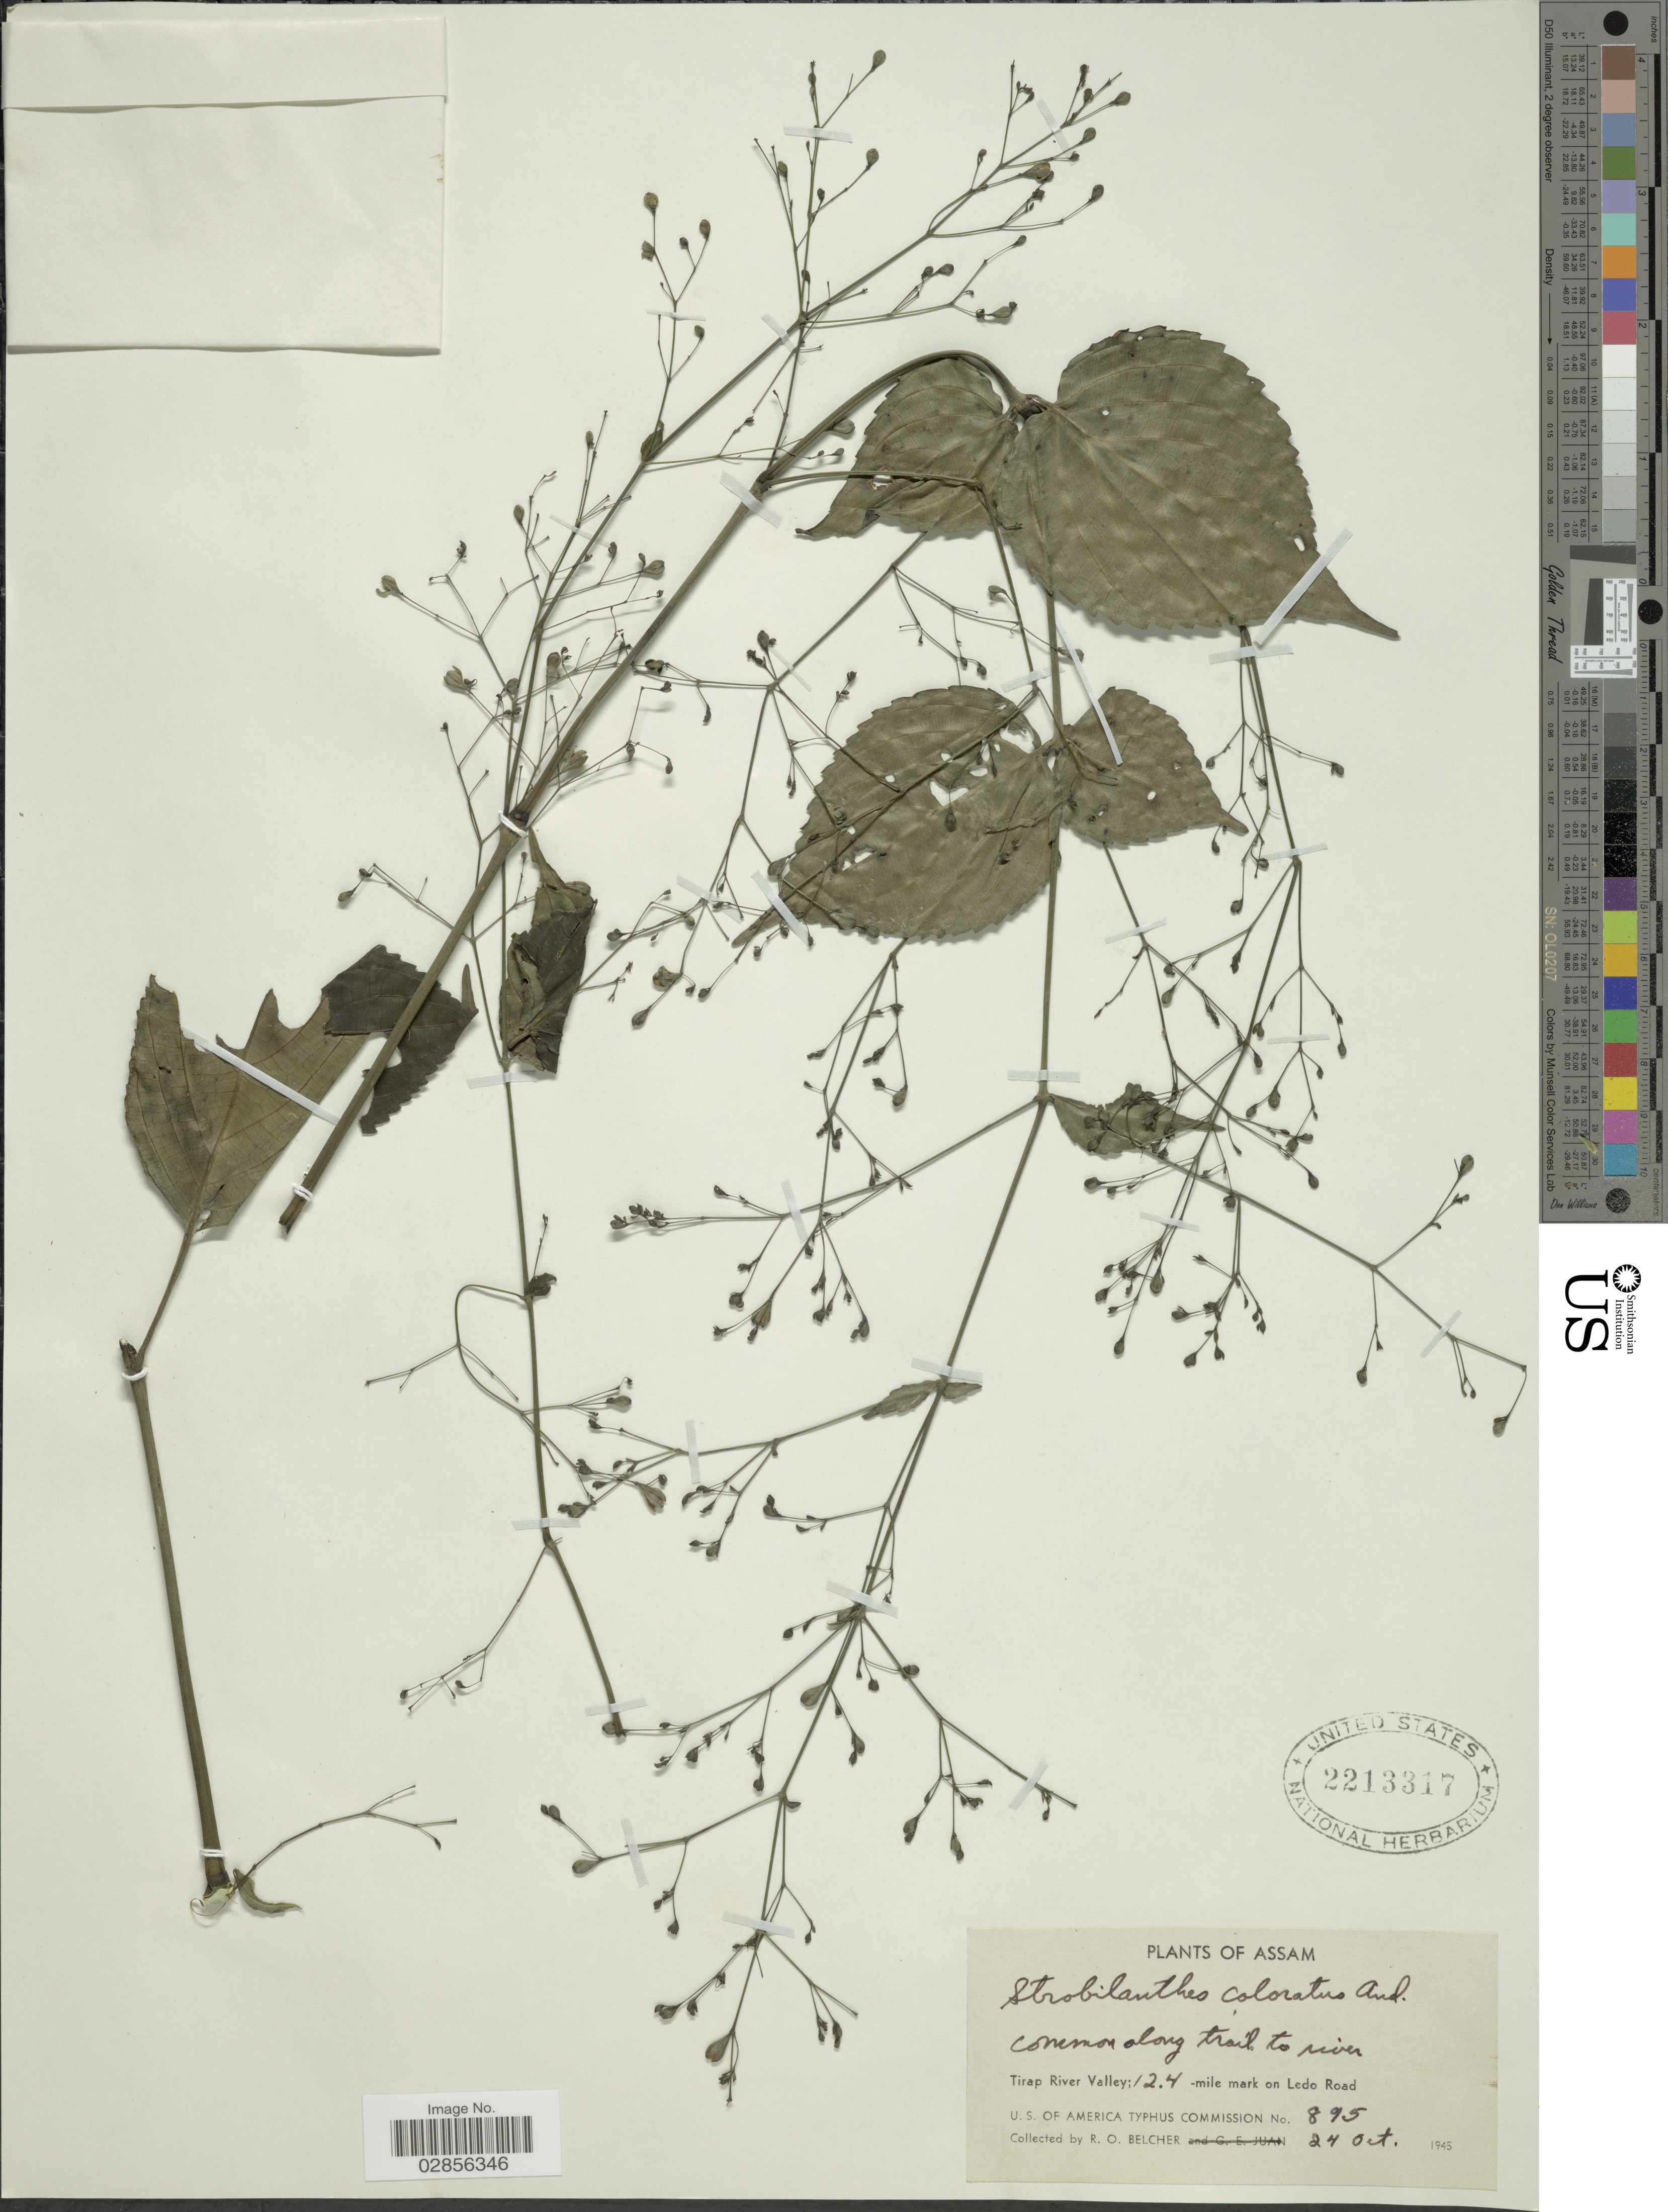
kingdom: Plantae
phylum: Tracheophyta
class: Magnoliopsida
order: Lamiales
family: Acanthaceae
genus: Strobilanthes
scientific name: Strobilanthes coloratus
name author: T. Anderson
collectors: R. Belcher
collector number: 895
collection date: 1945-10-24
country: India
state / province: Assam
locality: Tirap River Valley: 12.4- mile mark on Ledo Road.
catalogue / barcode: US 2213317